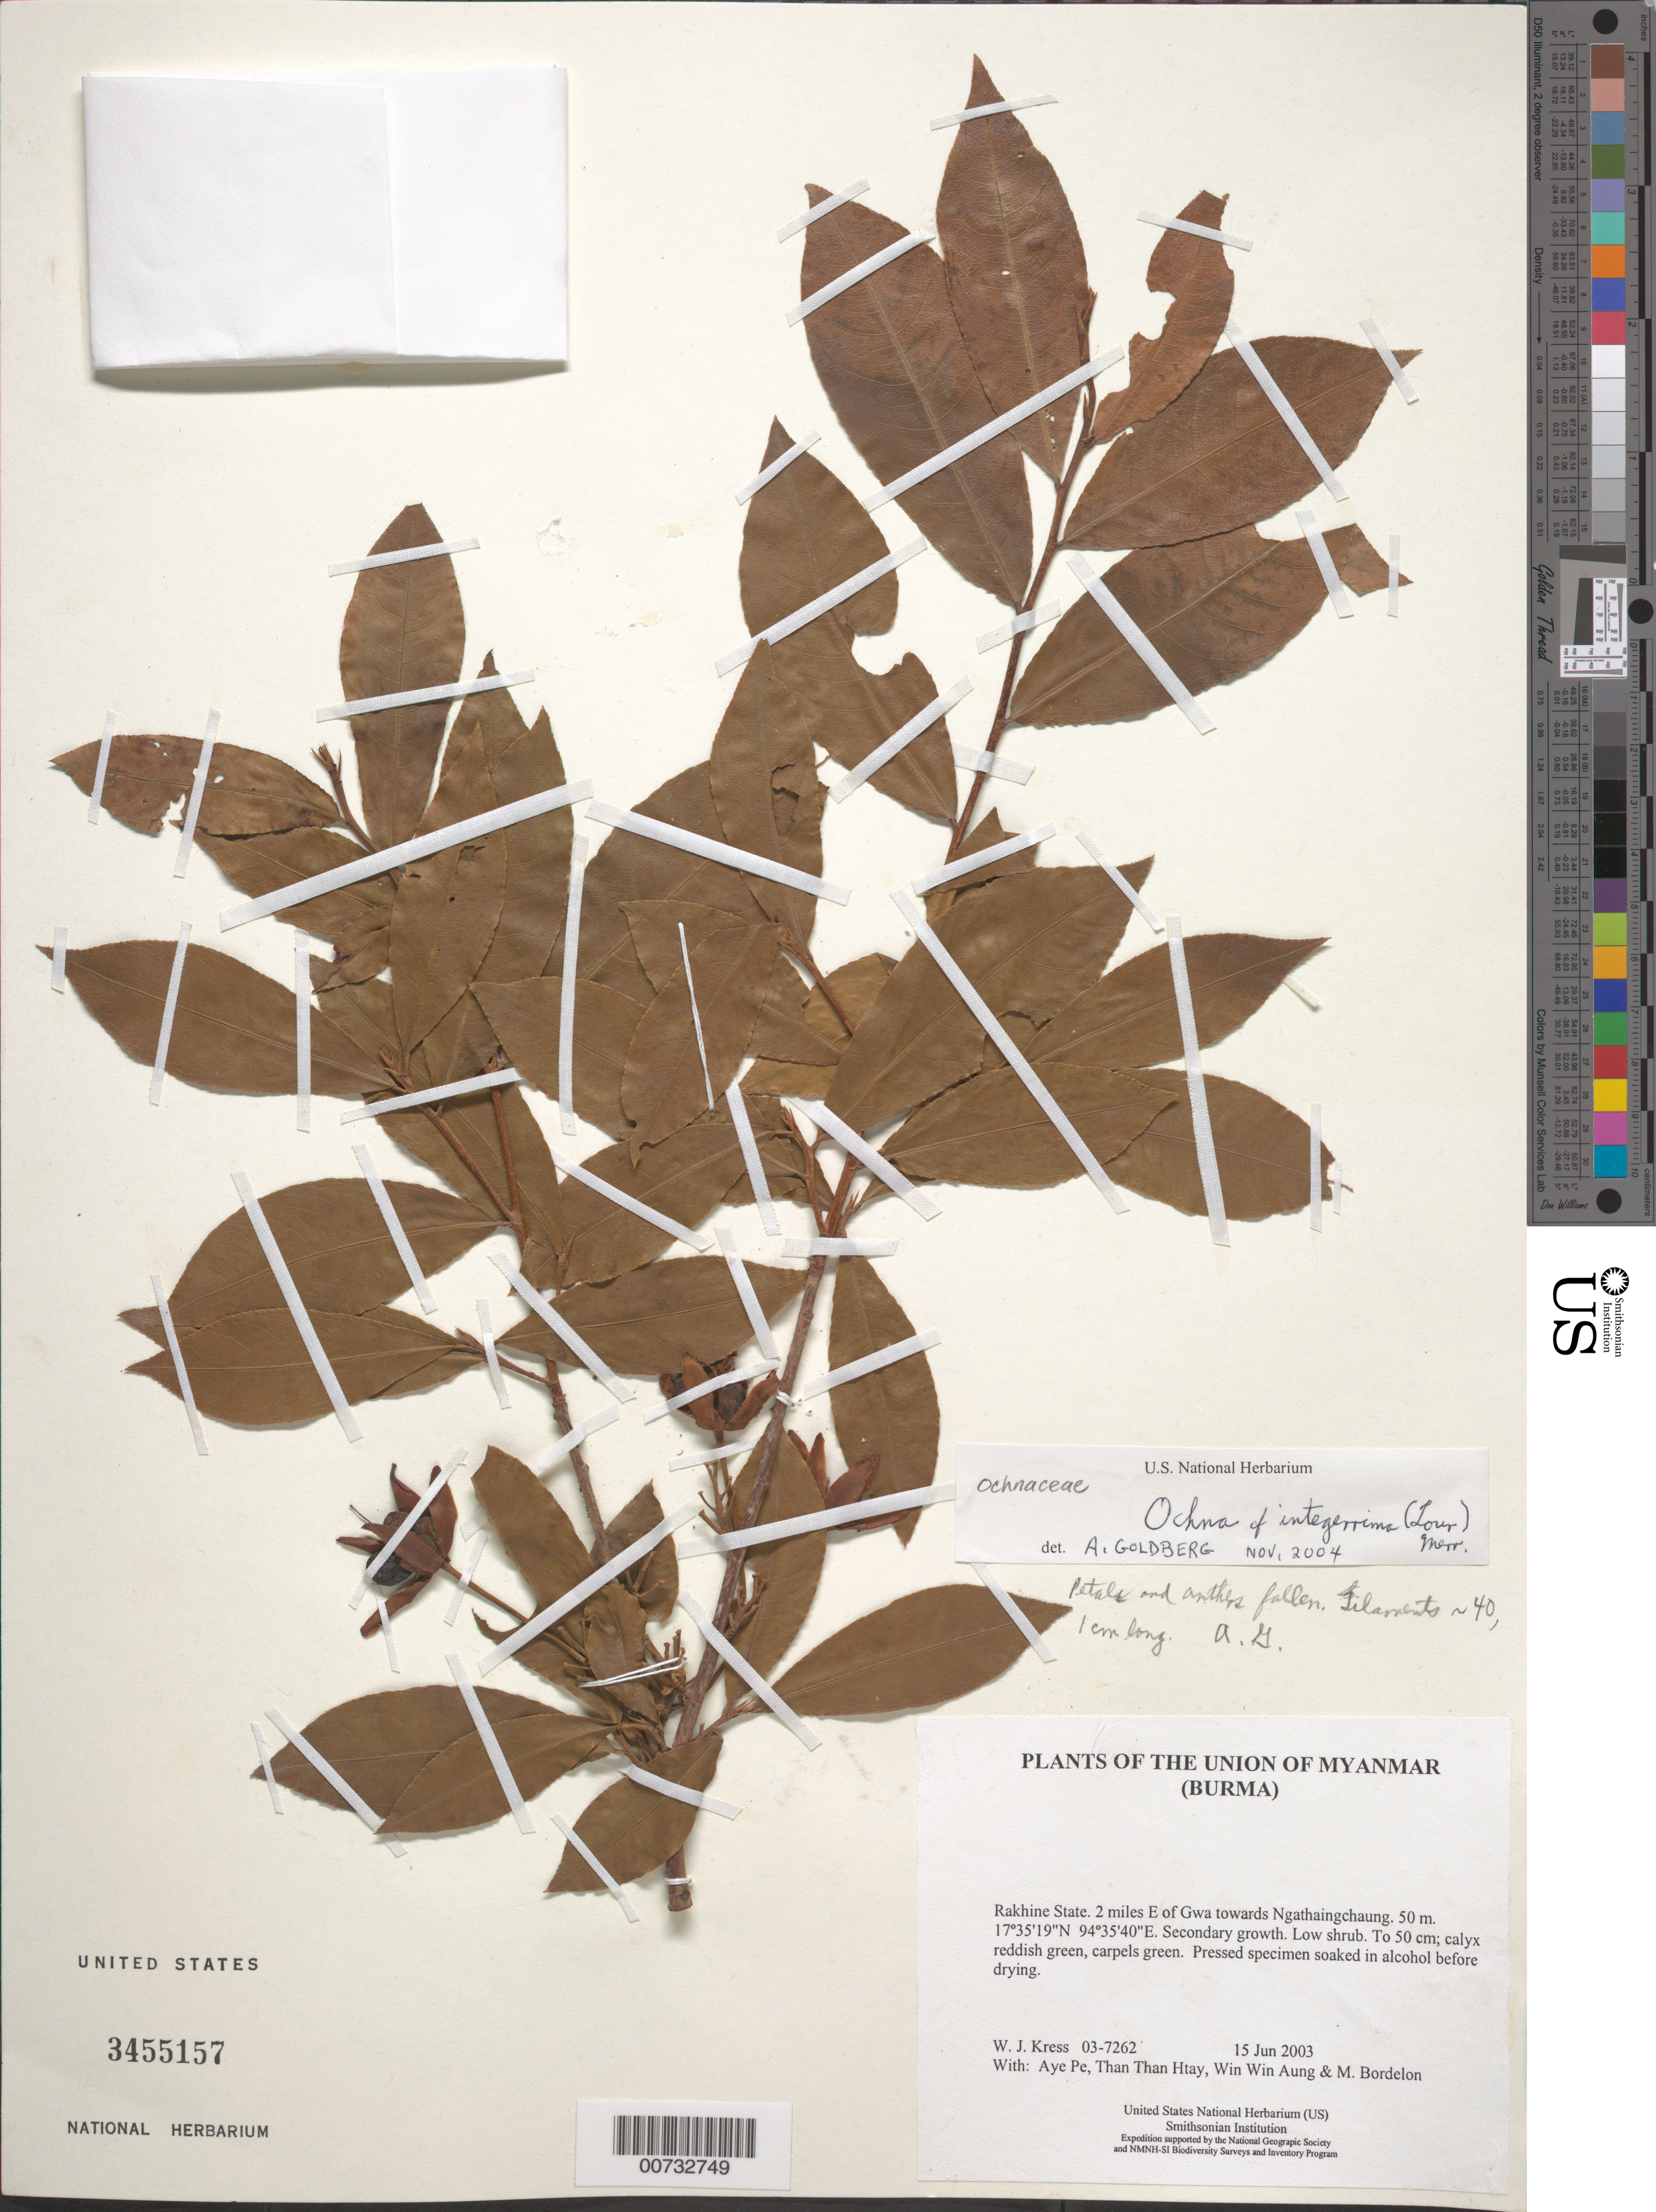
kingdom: Plantae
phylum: Tracheophyta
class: Magnoliopsida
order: Malpighiales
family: Ochnaceae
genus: Ochna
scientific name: Ochna integerrima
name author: Merr.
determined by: Goldberg, Aaron, (US), NMNH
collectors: W. J. Kress, Aye Pe, Than Than Htay, Win Win Aung & M. Bordelon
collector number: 03-7262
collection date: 2003-06-15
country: Myanmar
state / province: Rakhine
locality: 2 miles E of Gwa towards Ngathaingchaung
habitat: Secondary growth.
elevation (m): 50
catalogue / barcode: US 3455157